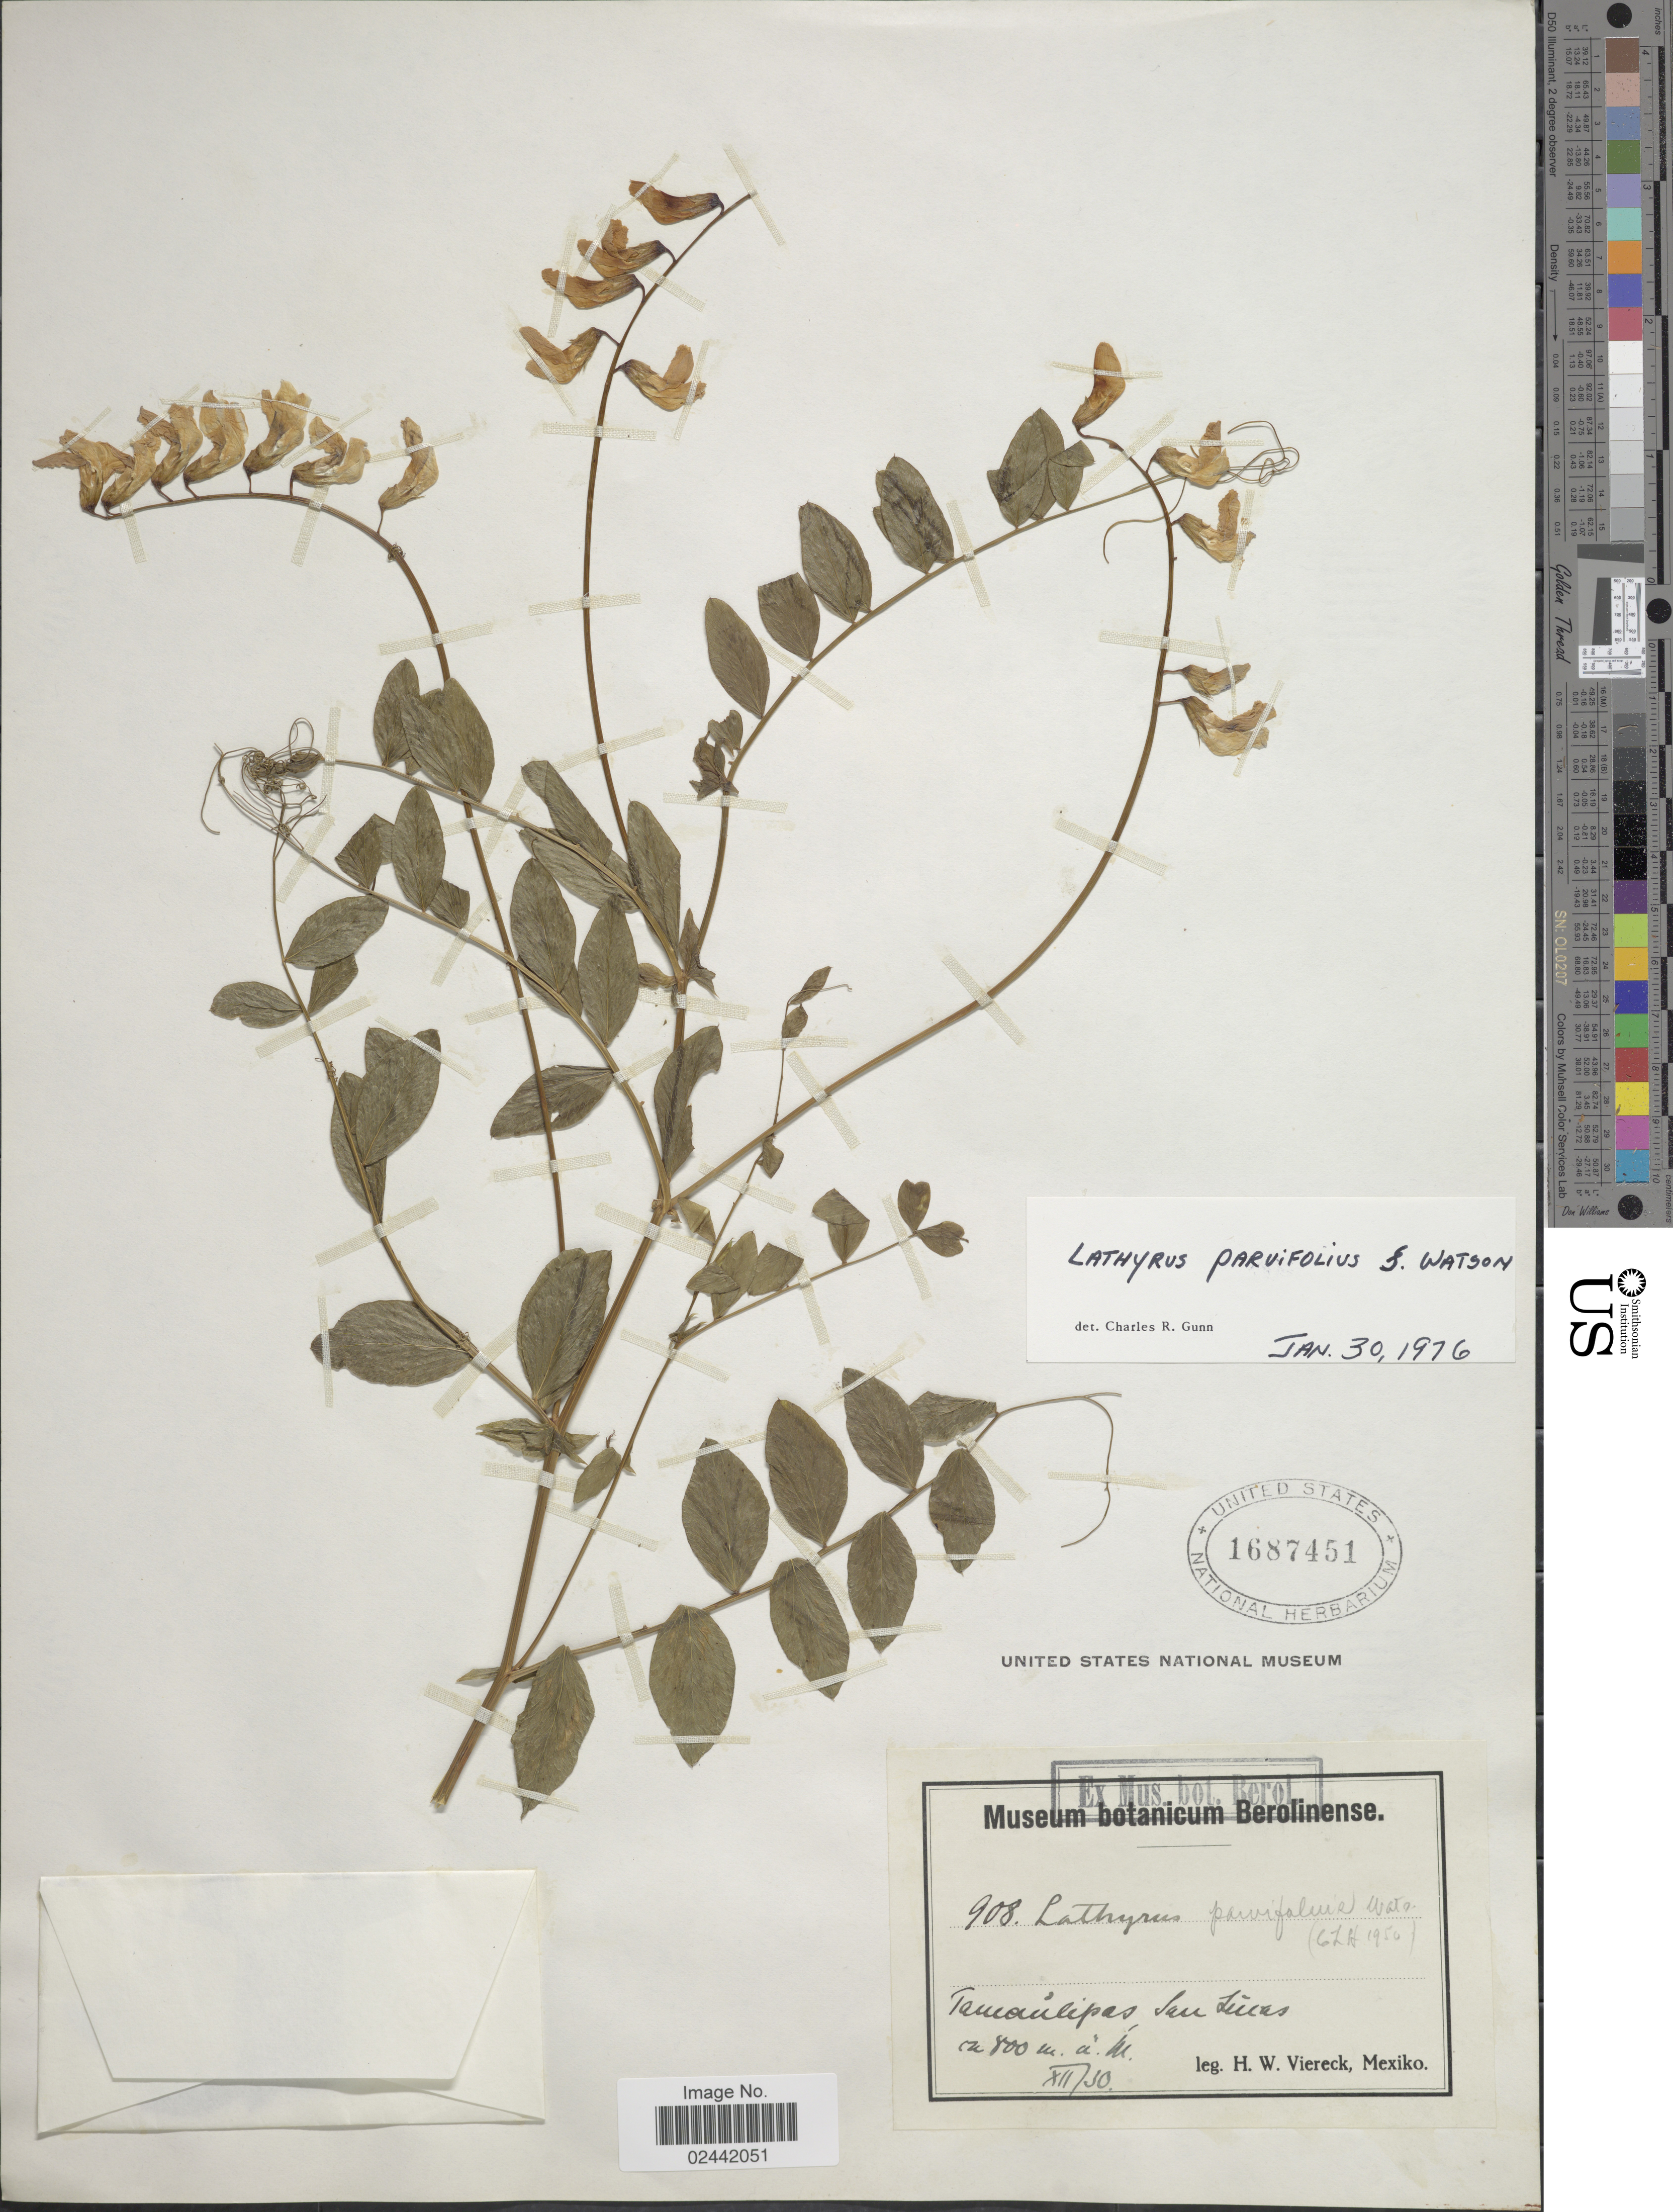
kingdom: Plantae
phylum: Tracheophyta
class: Magnoliopsida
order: Fabales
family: Fabaceae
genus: Lathyrus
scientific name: Lathyrus parvifolius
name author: S. Watson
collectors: H. W. Viereck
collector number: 908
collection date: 1930-12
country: Mexico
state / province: Tamaulipas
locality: San Lucas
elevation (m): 800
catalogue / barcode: US 1687451